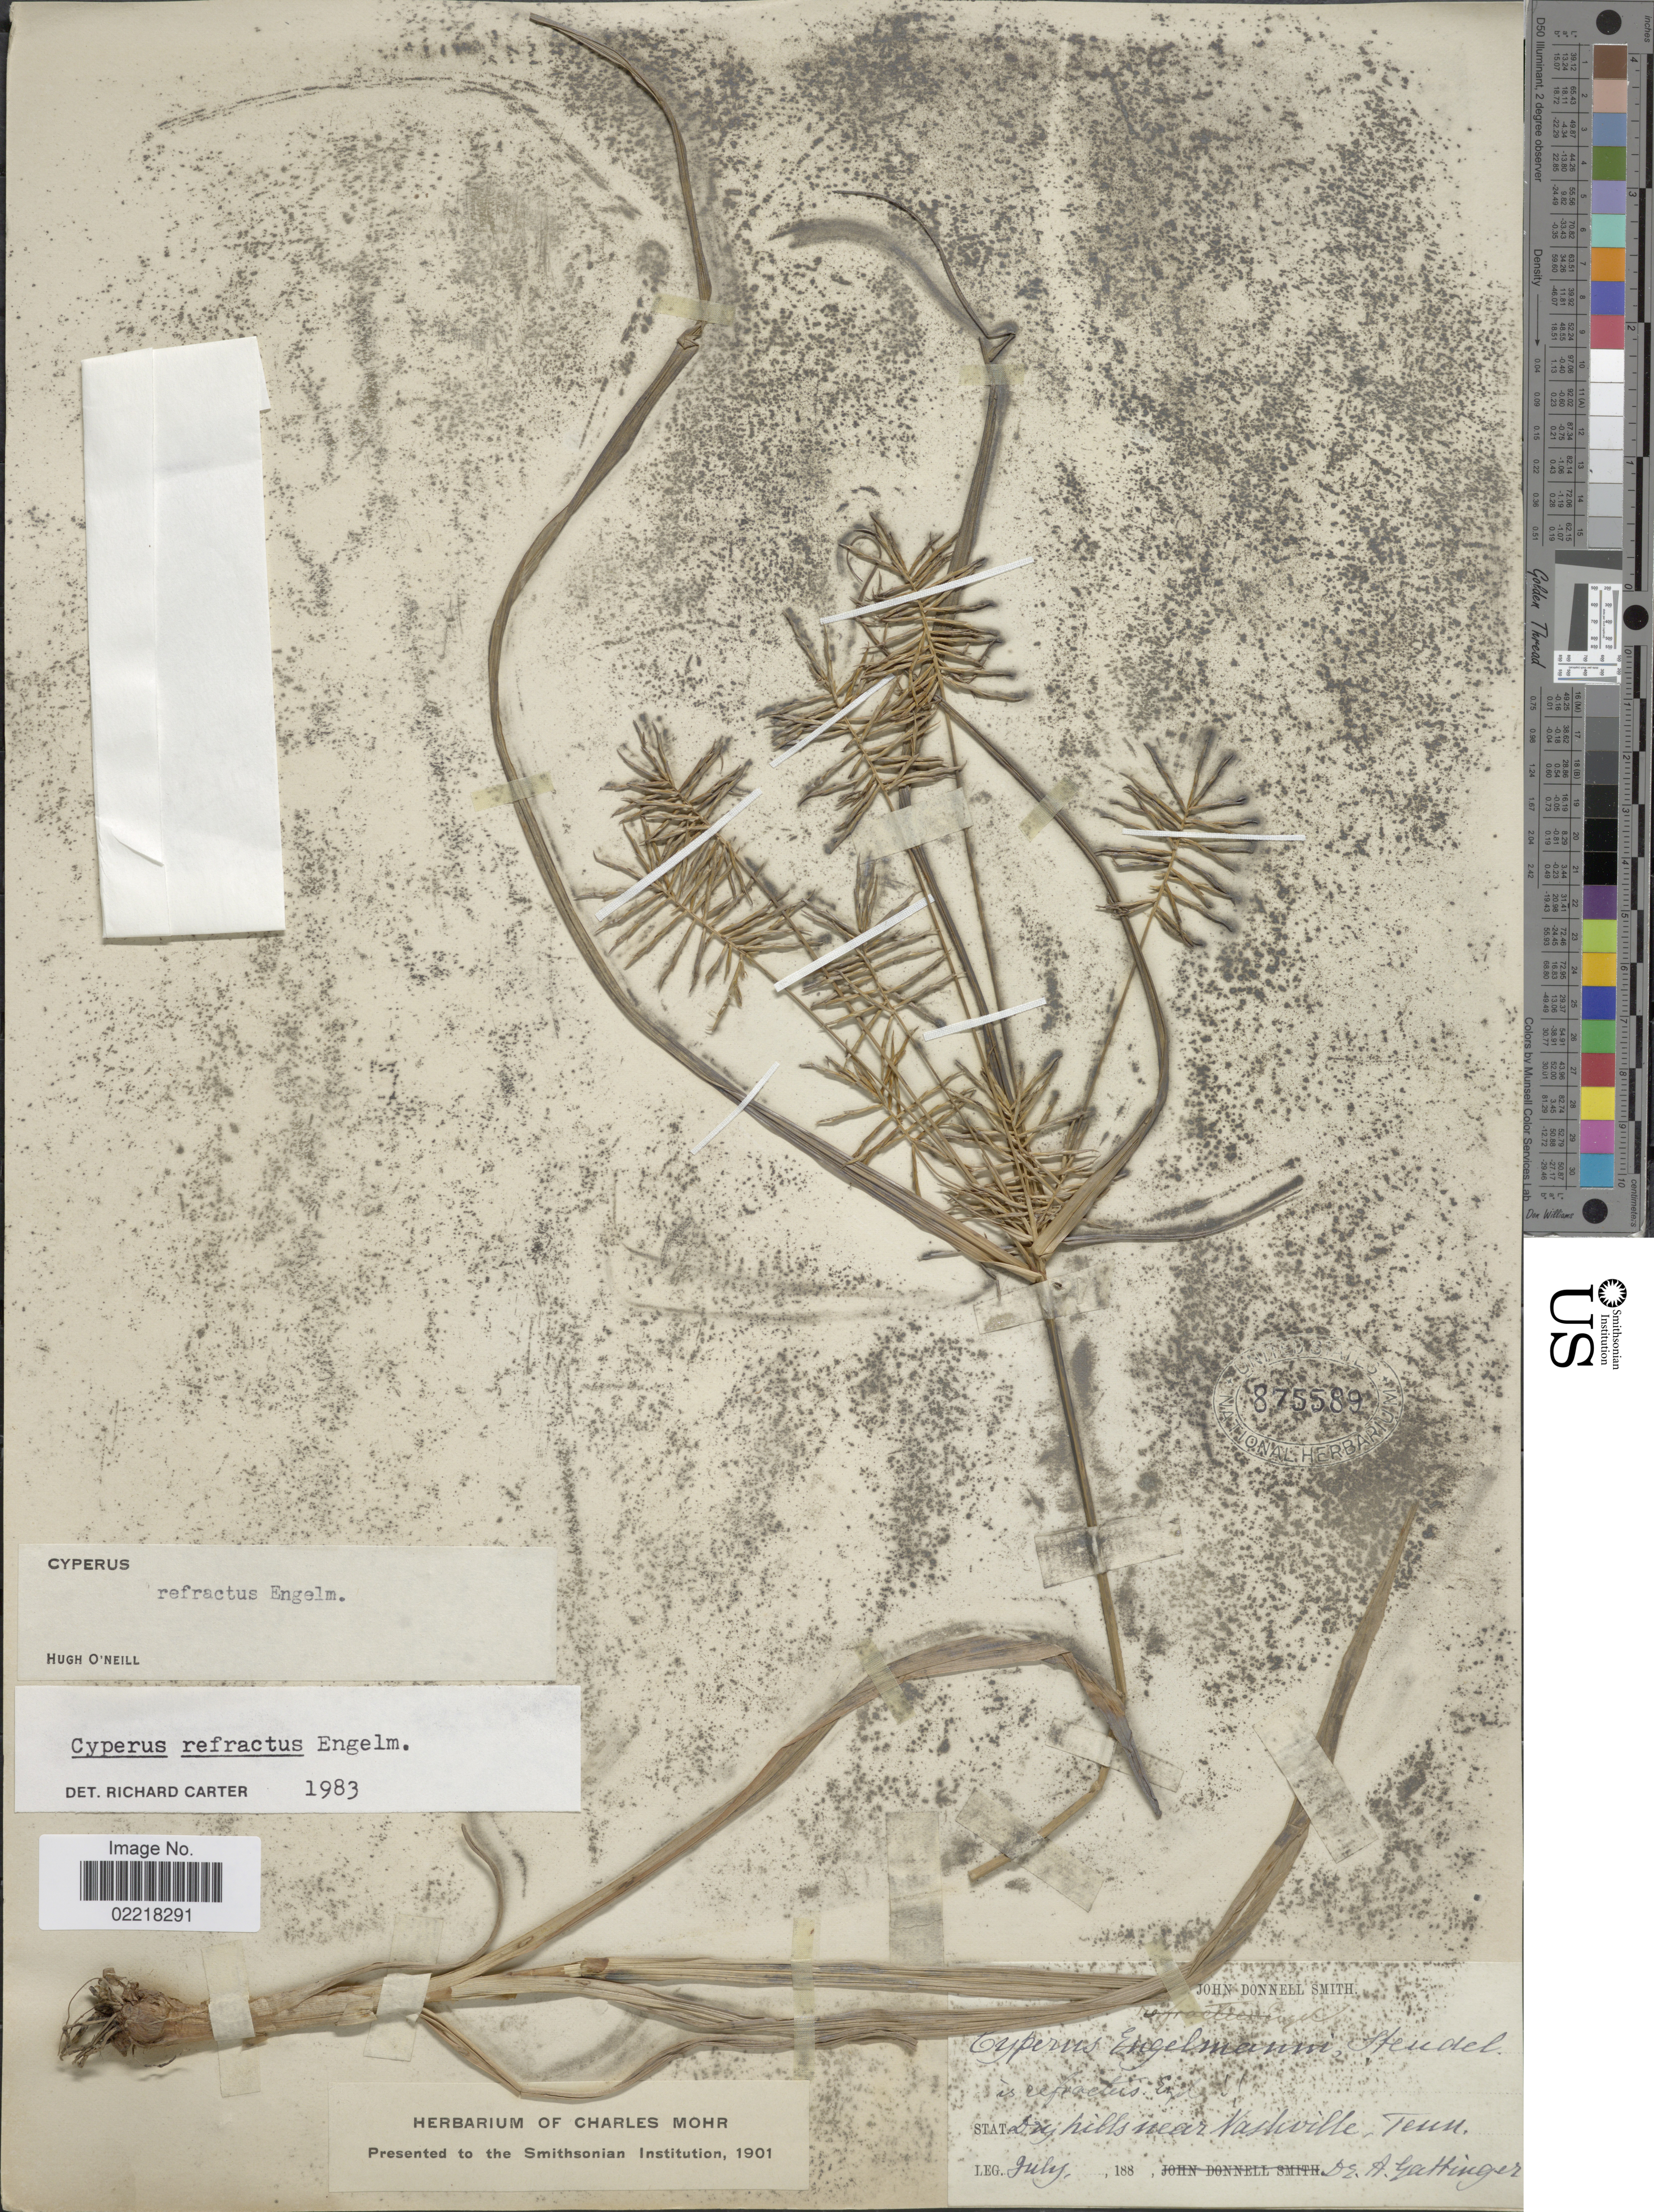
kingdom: Plantae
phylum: Tracheophyta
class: Liliopsida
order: Poales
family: Cyperaceae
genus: Cyperus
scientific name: Cyperus refractus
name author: Engelm. ex Boeckeler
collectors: A. Gattinger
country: United States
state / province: Tennessee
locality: Near Nashville, Tenn.